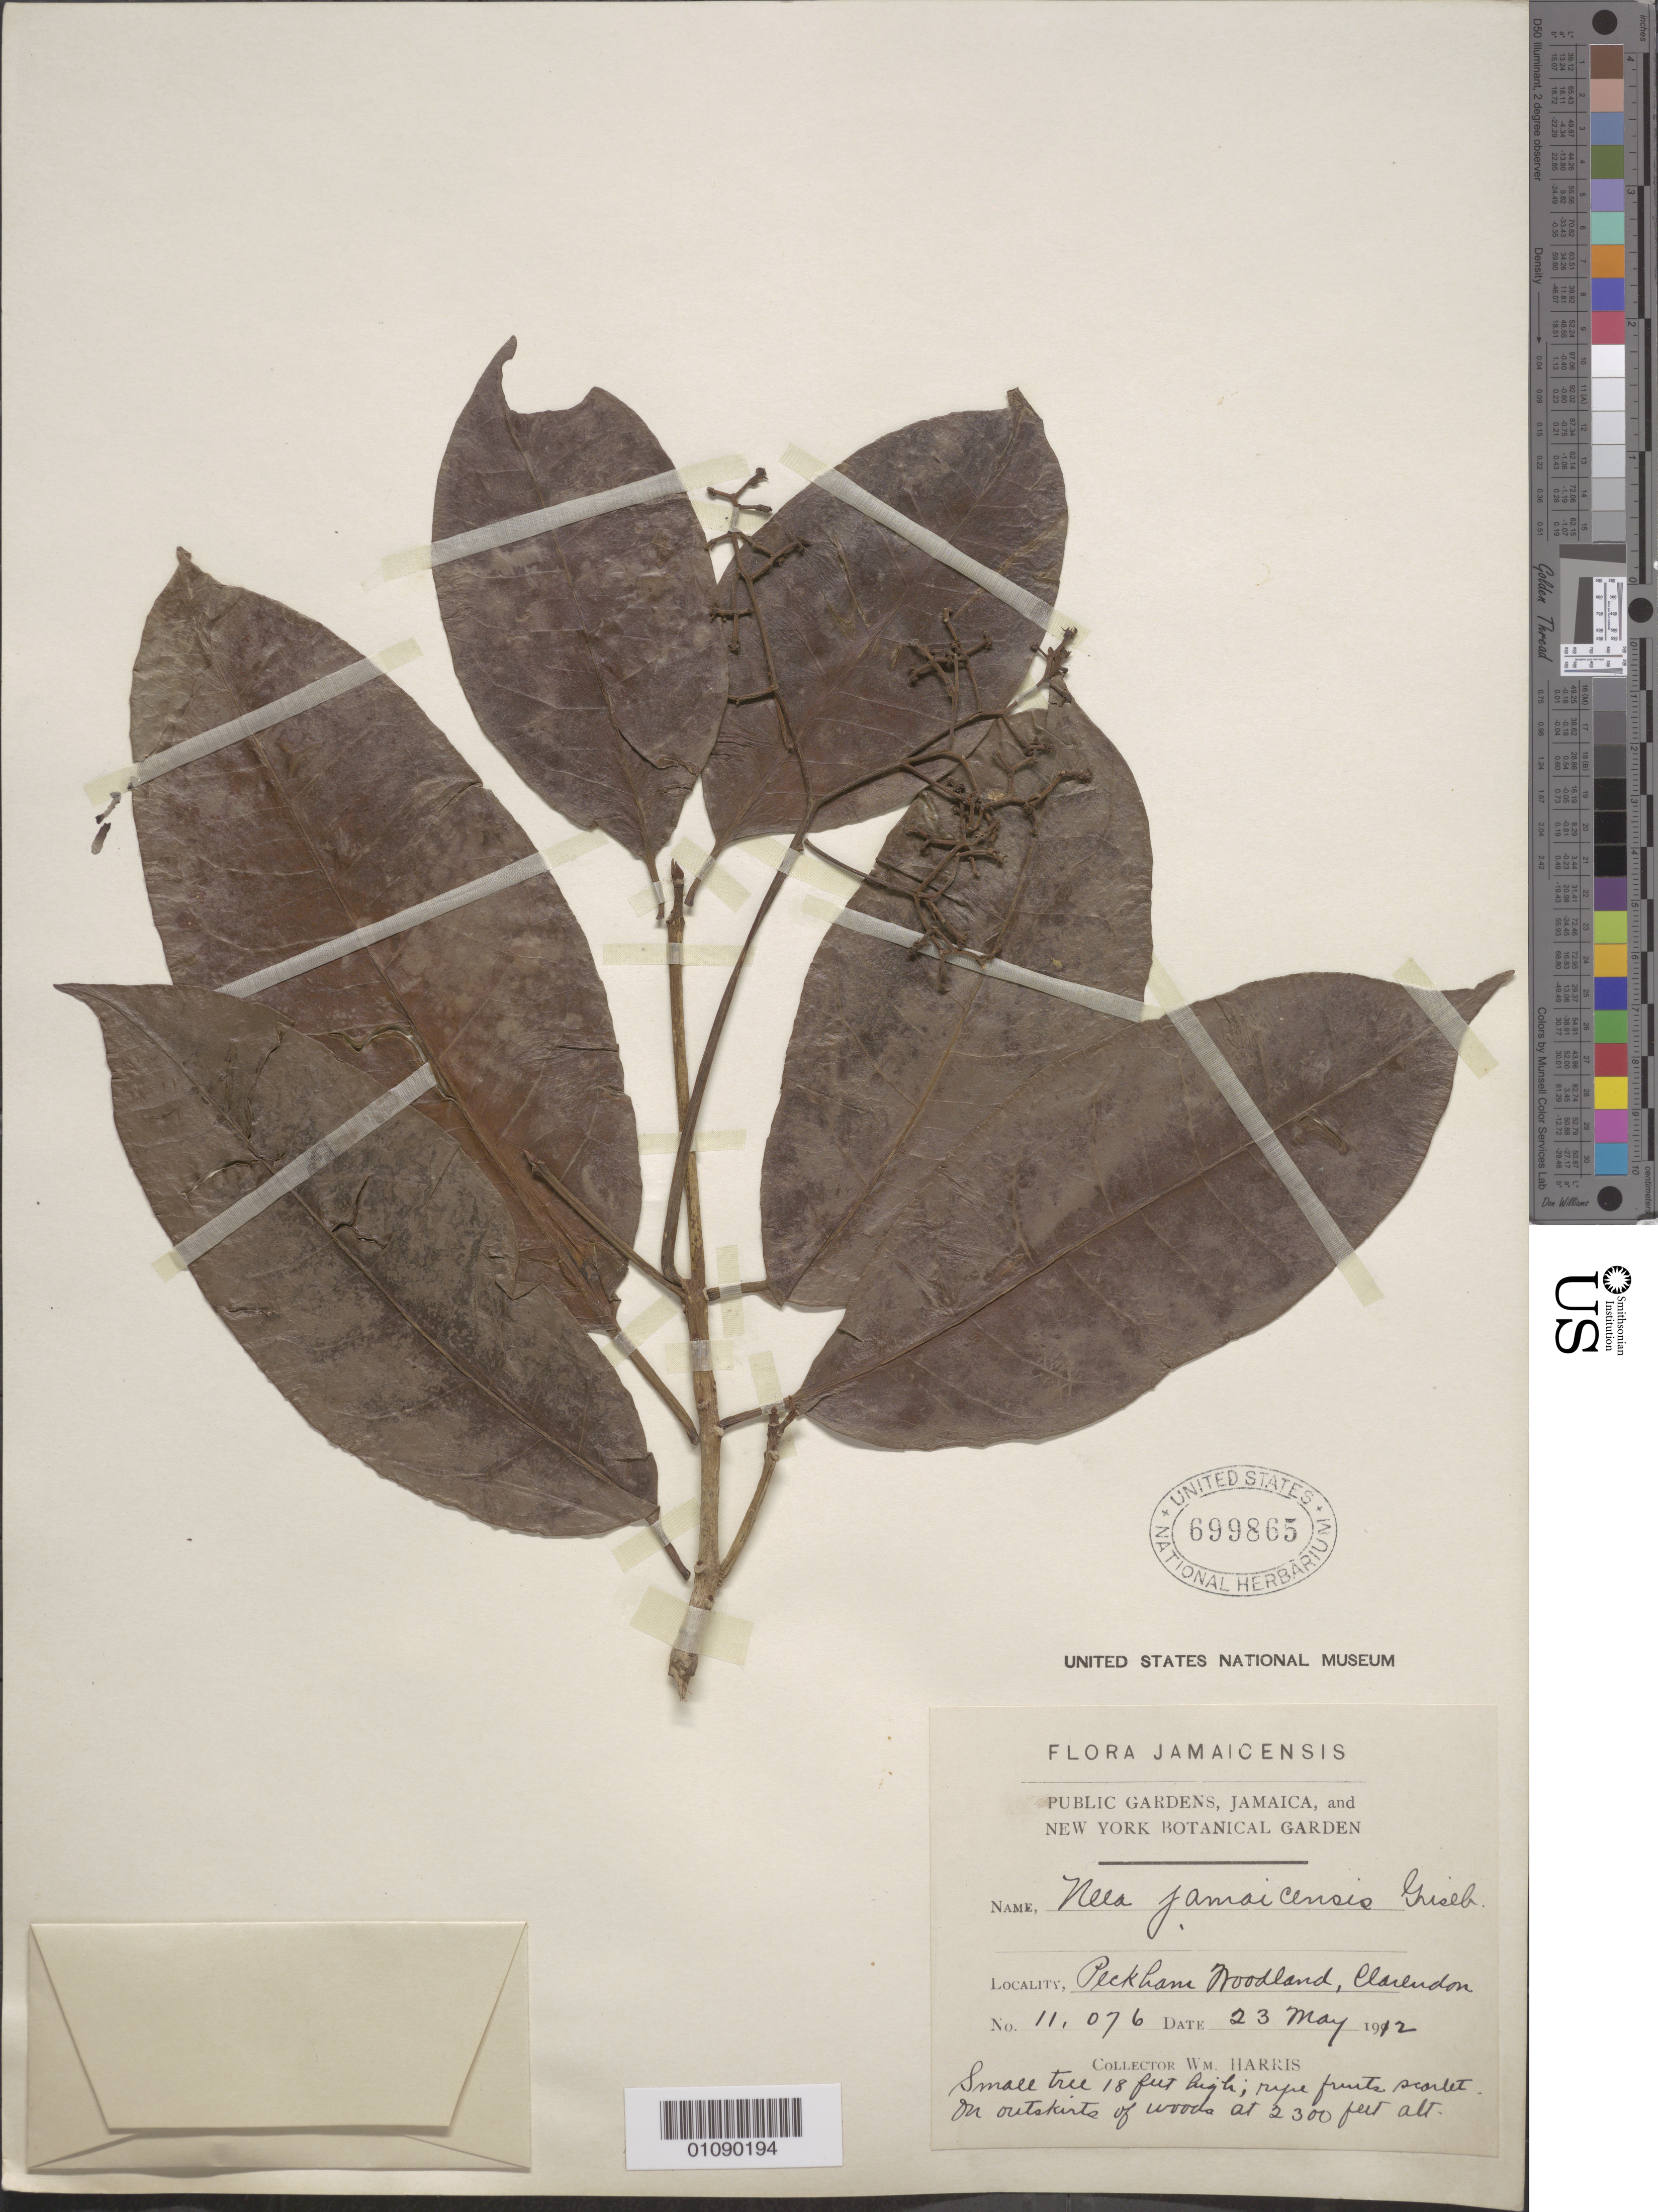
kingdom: Plantae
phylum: Tracheophyta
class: Magnoliopsida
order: Caryophyllales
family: Nyctaginaceae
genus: Neea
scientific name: Neea jamaicensis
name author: Griseb.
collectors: W. Harris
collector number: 11076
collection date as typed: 23 May 1912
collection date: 1912-05-23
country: Jamaica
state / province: Clarendon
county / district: Peckham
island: Jamaica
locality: Peckham Woodland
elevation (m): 701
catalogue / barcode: US 699865